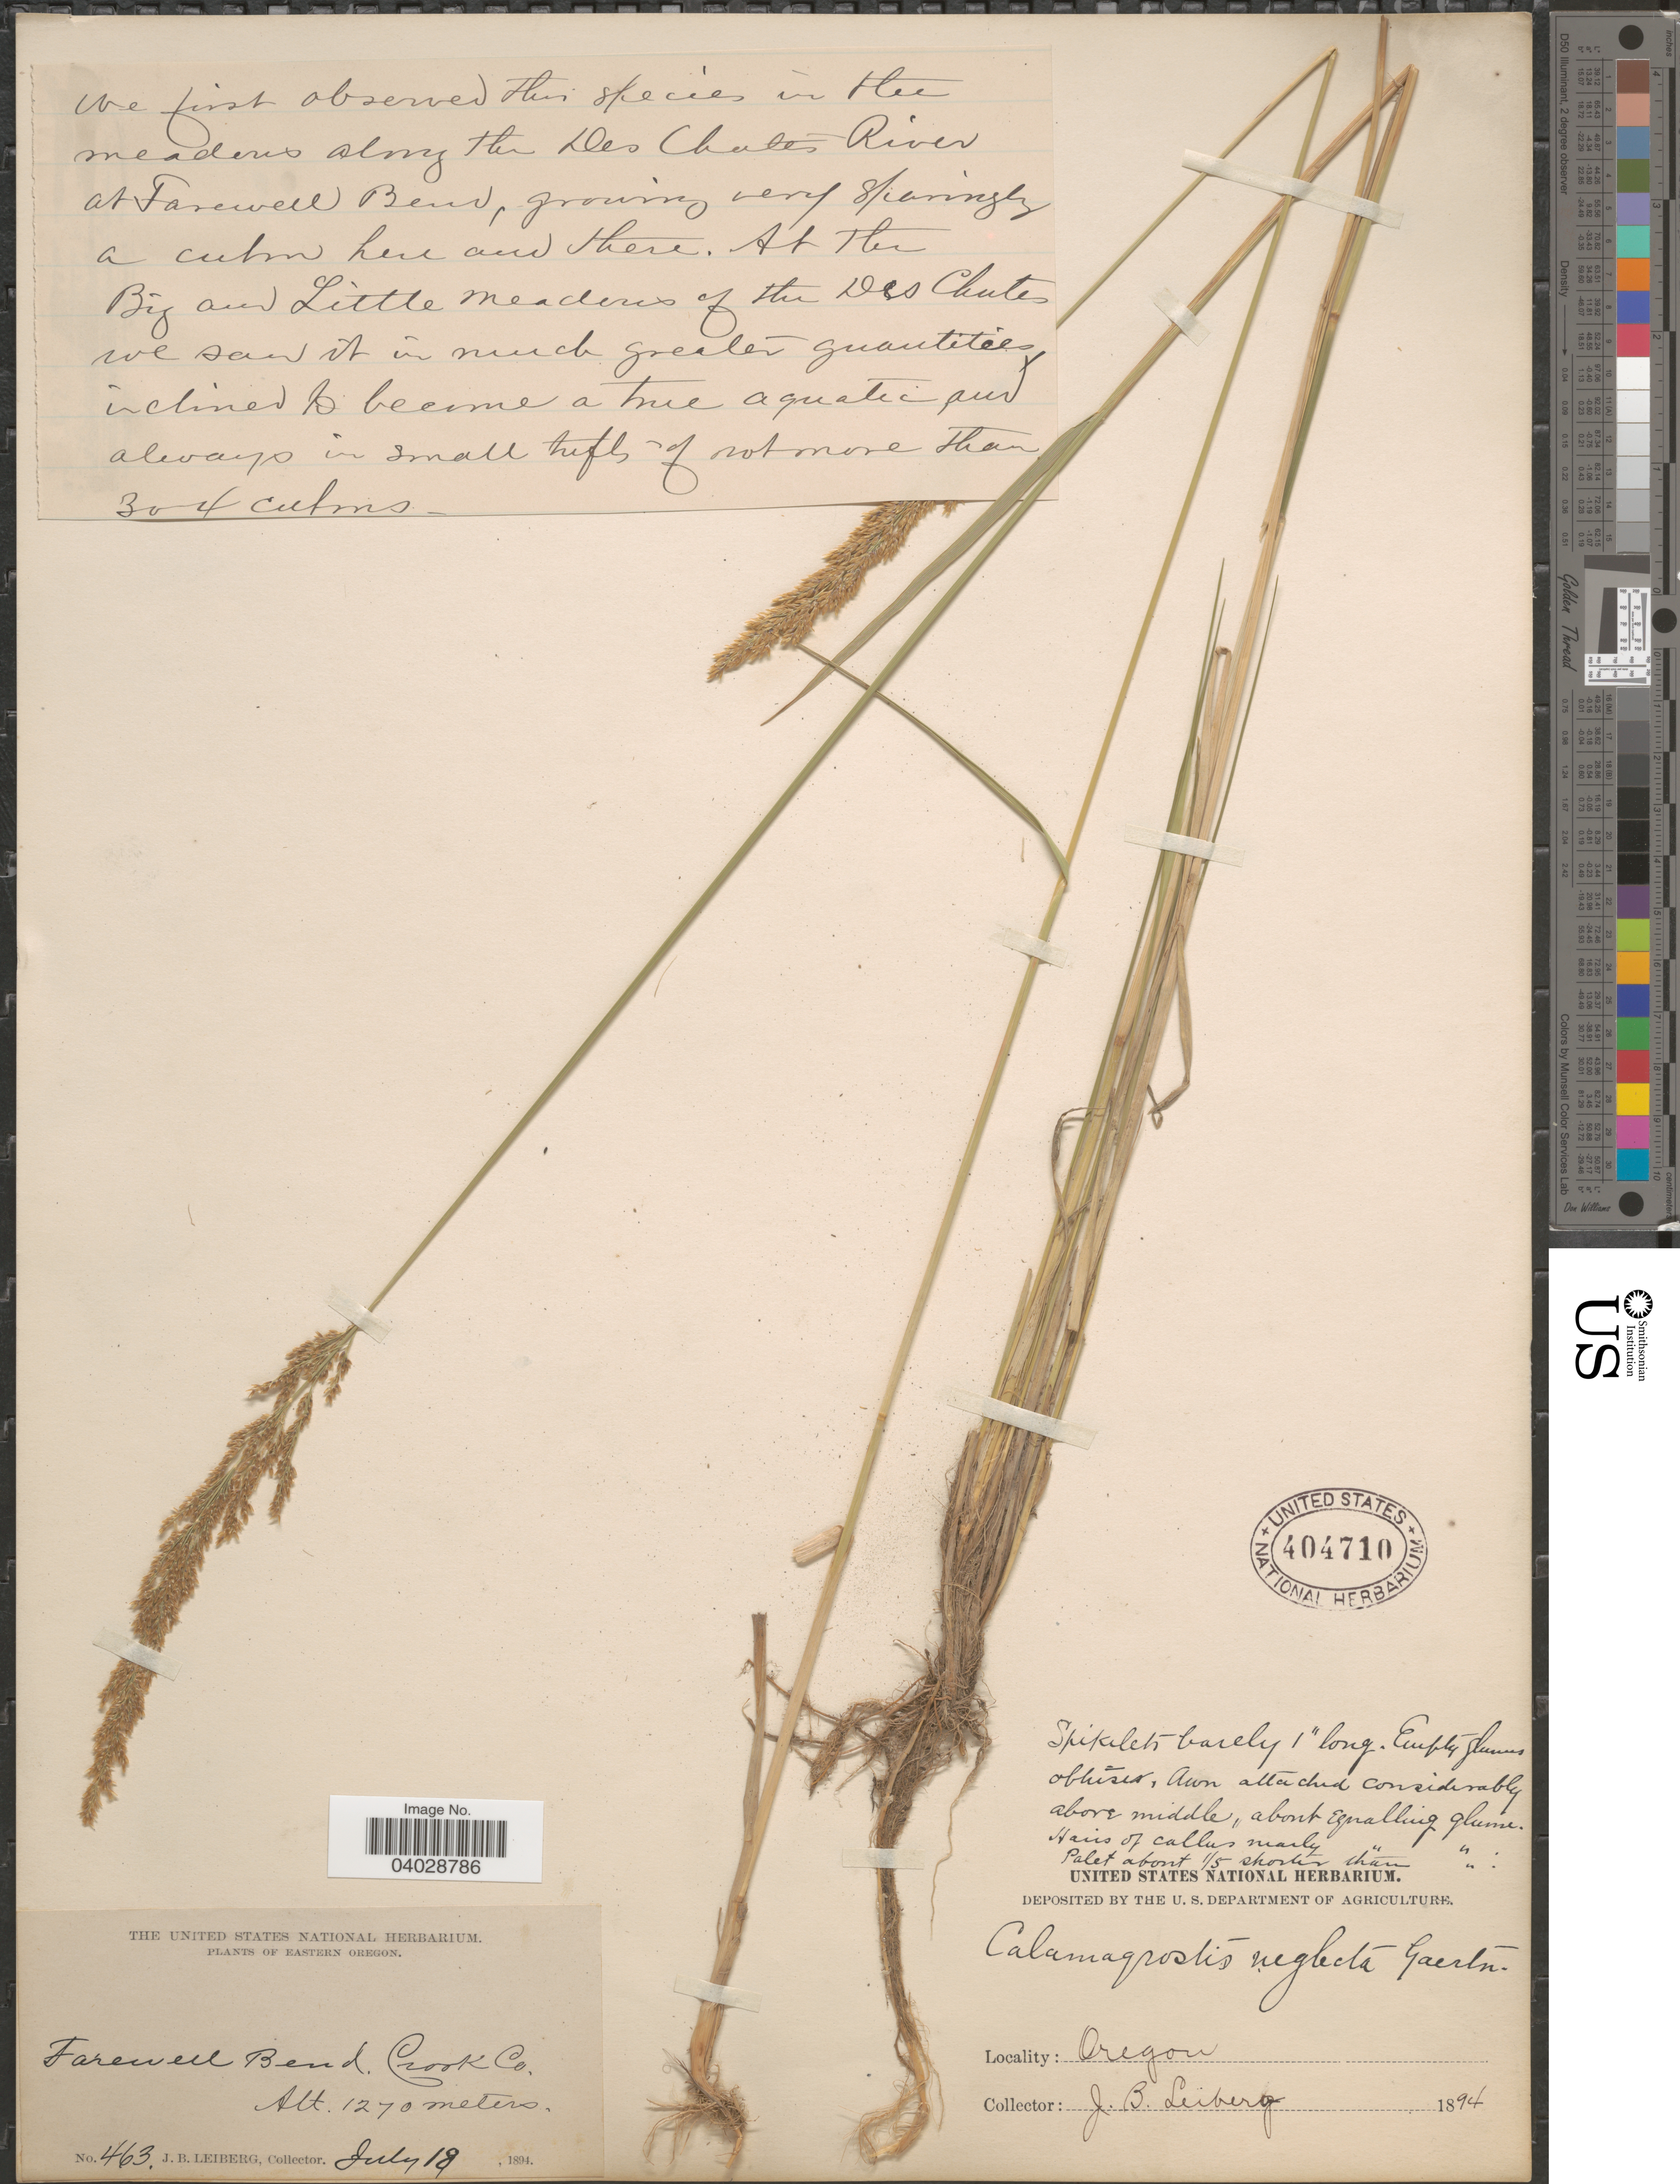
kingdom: Plantae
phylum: Tracheophyta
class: Liliopsida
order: Poales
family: Poaceae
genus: Calamagrostis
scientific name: Calamagrostis canadensis var. macouniana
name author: (Vasey) Stebbins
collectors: J. B. Leiberg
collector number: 463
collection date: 1894-07-18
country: United States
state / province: Oregon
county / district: Crook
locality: Eastern Oregon. Farewell Bend, Crook Co.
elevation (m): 1270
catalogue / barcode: US 404710